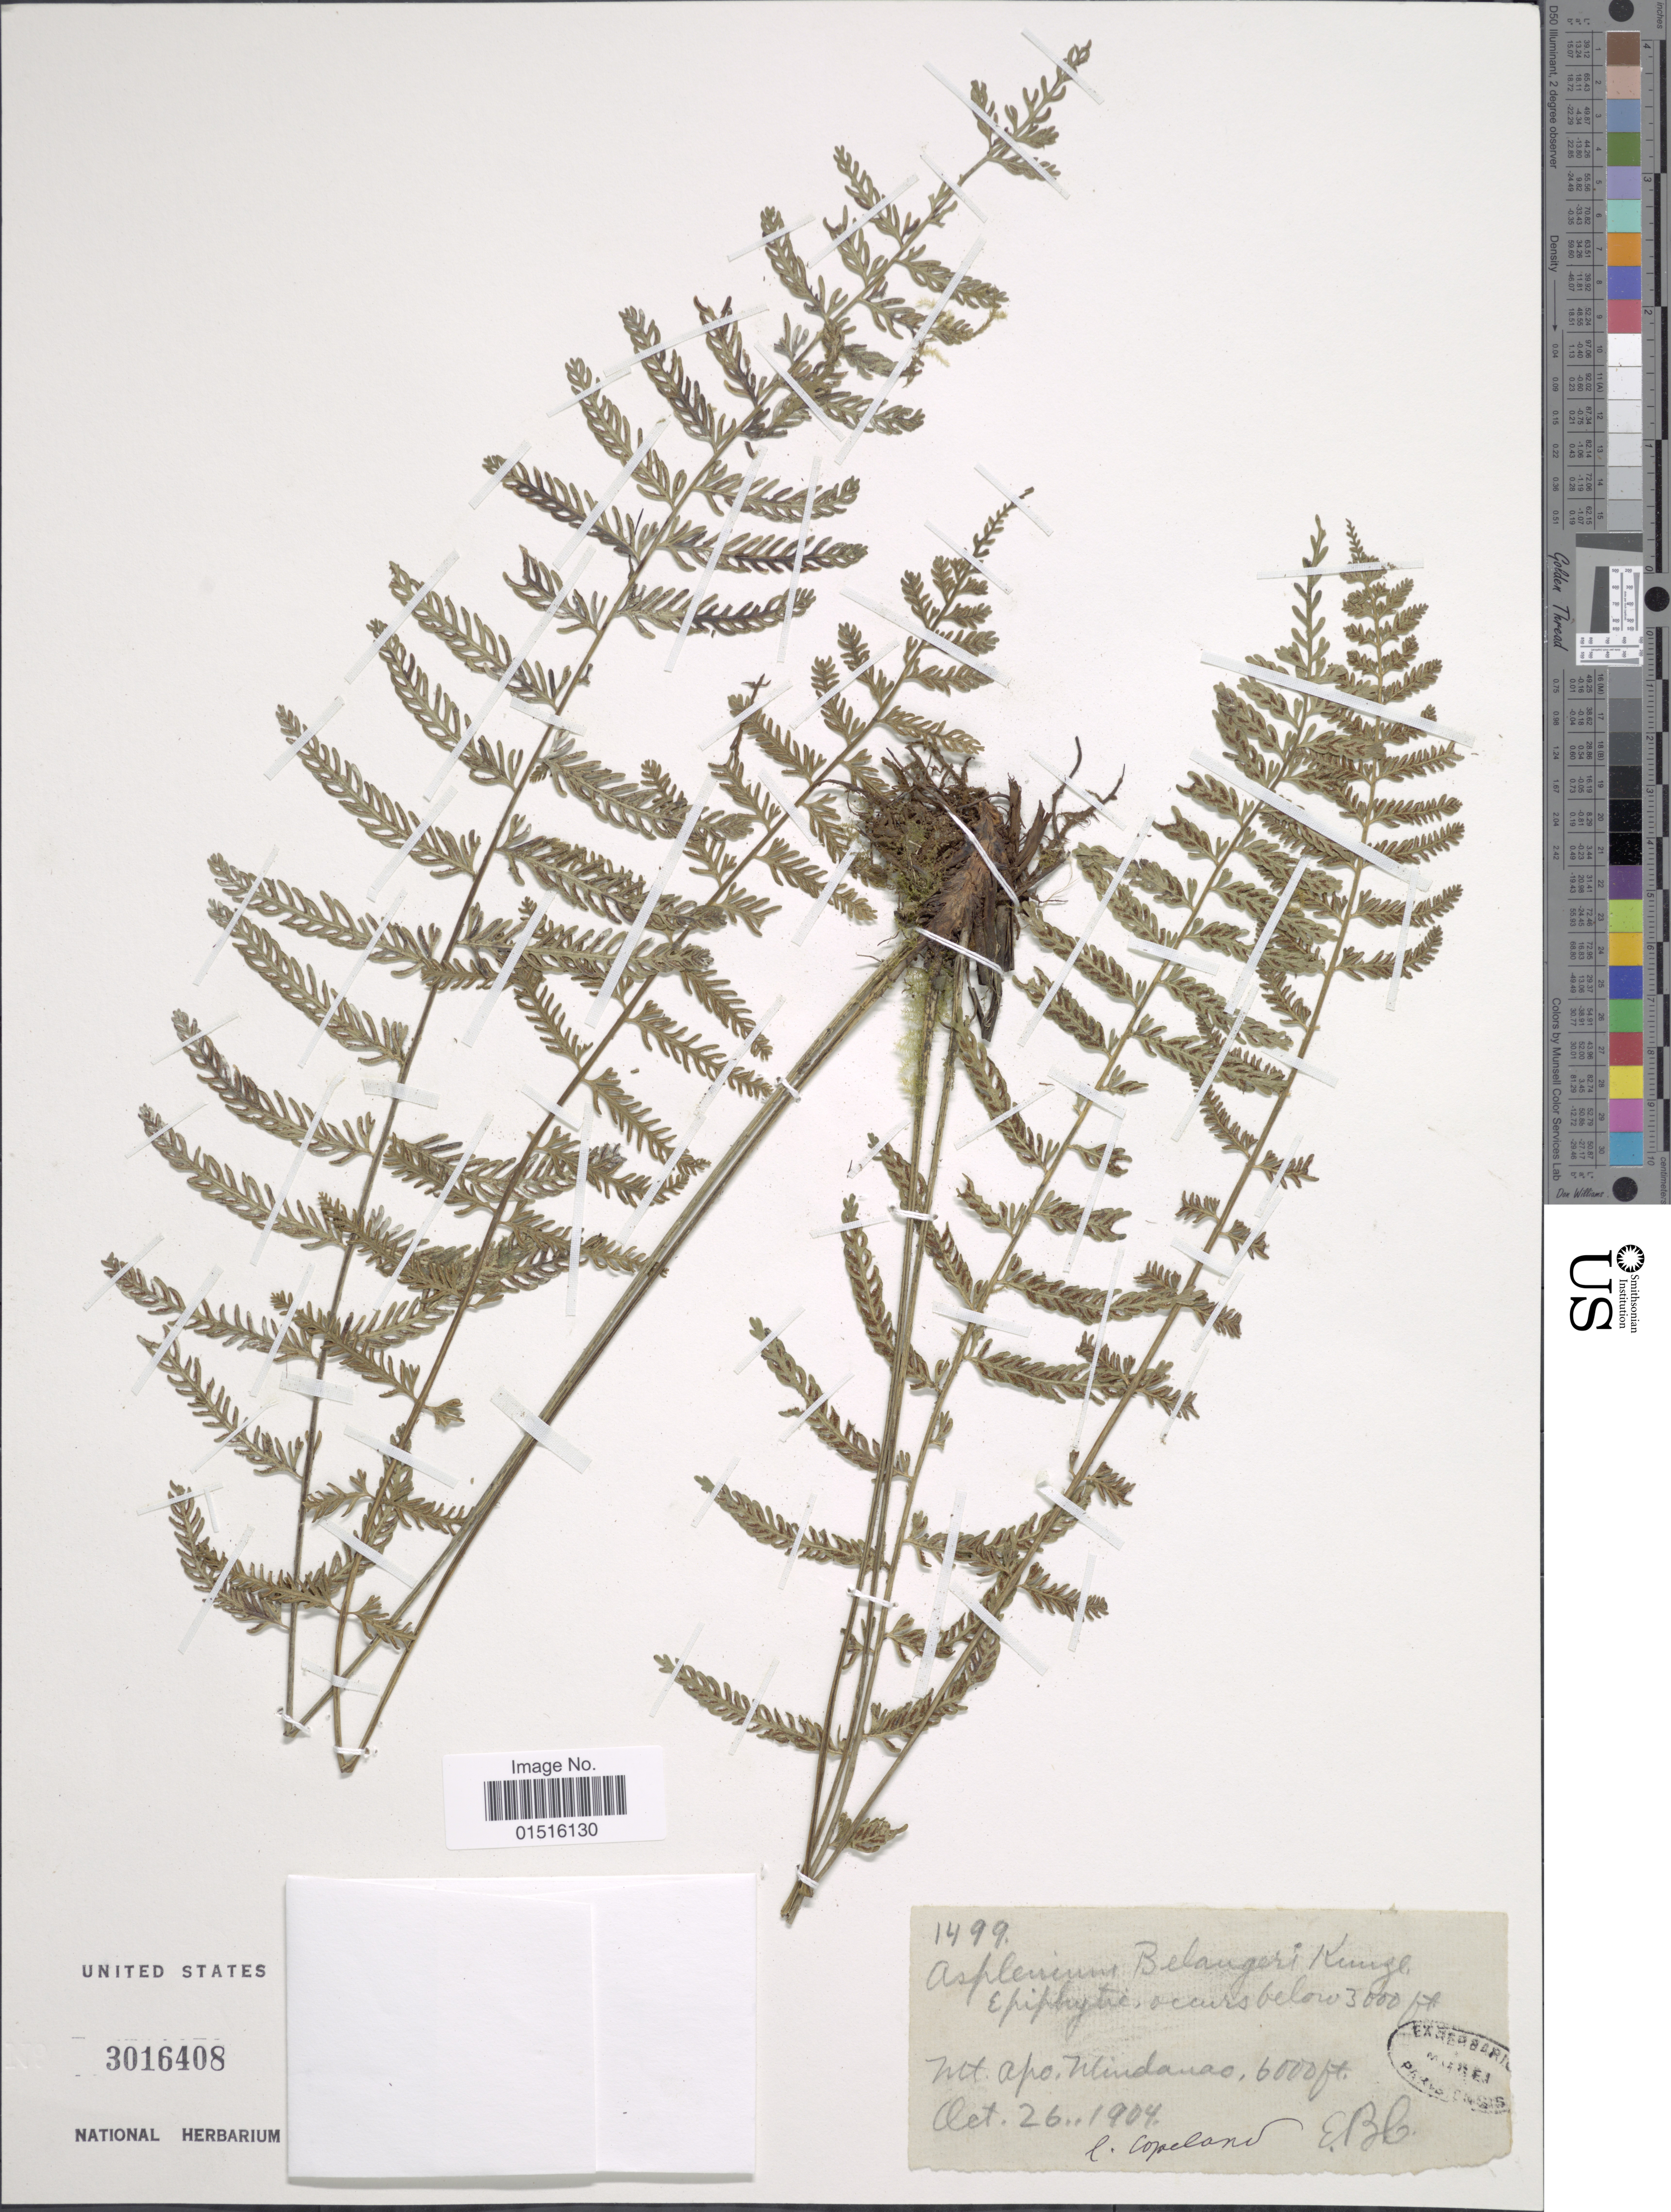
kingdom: Plantae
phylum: Tracheophyta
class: Polypodiopsida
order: Polypodiales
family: Aspleniaceae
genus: Asplenium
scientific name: Asplenium belangeri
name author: Bory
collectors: E. B. Copeland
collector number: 1499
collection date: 1904-10-26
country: Philippines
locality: Mt, Apo, Mindanao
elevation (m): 1829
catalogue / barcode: US 3016408